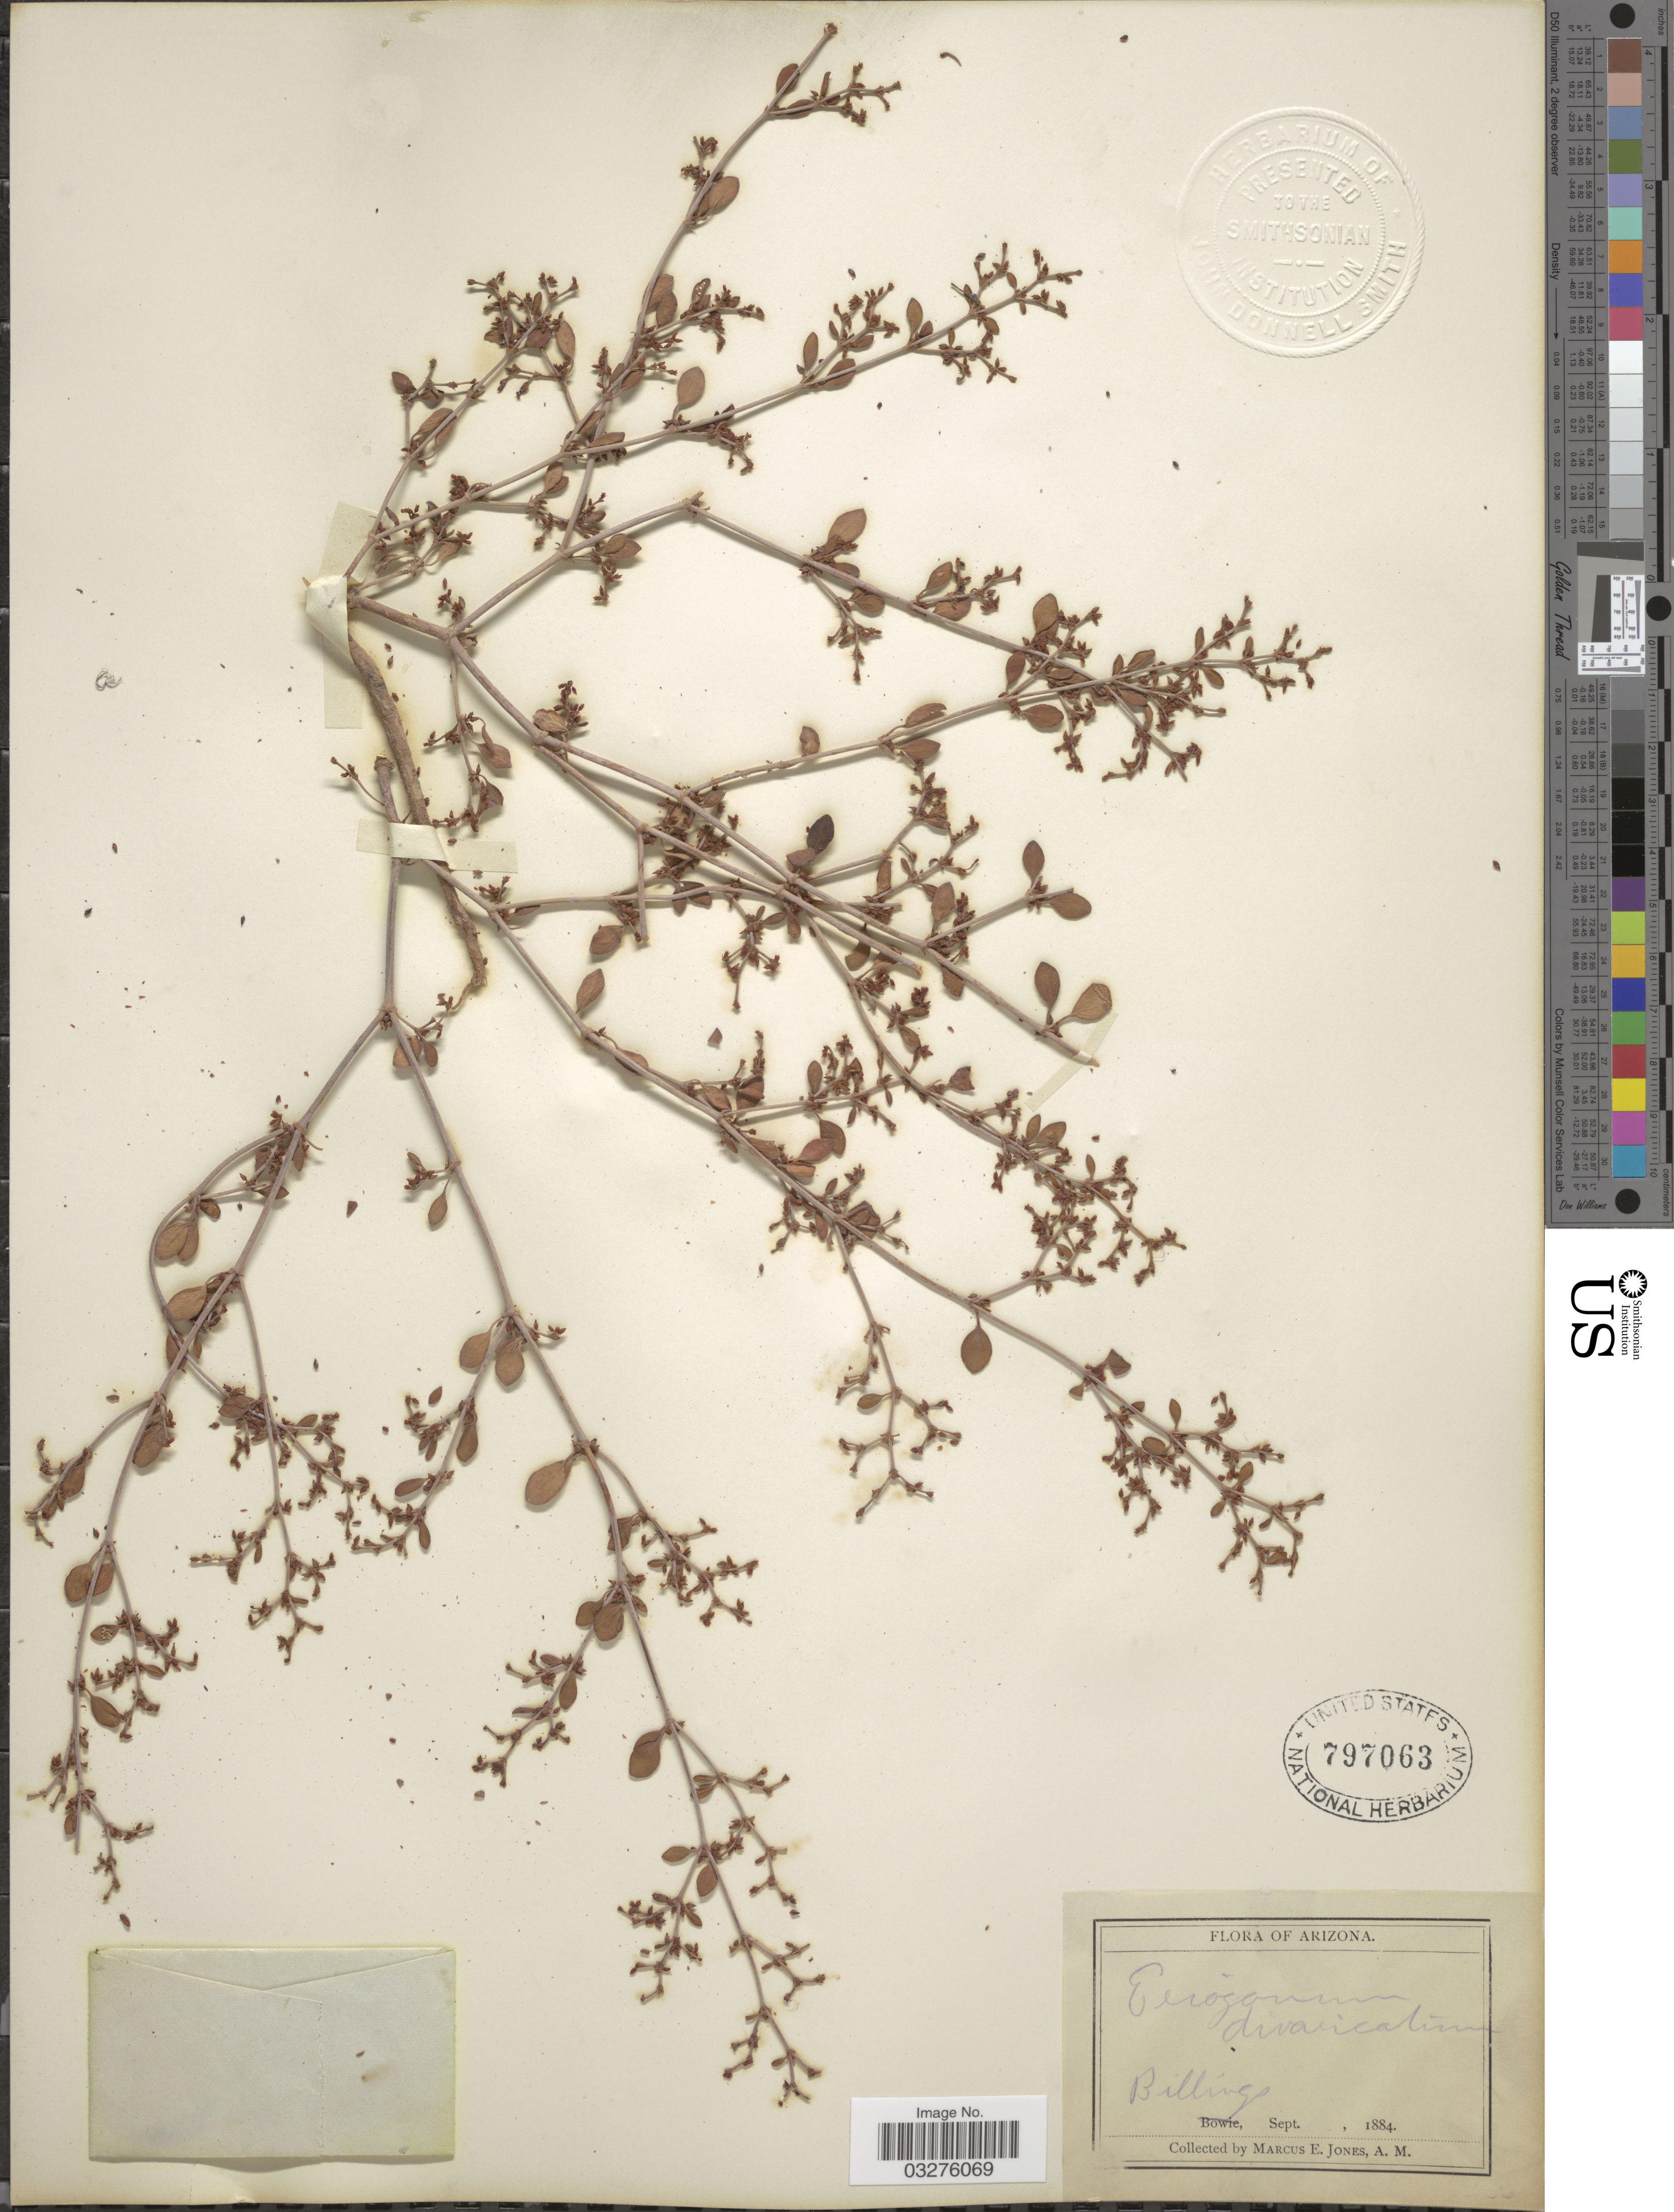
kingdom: Plantae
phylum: Tracheophyta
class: Magnoliopsida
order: Caryophyllales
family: Polygonaceae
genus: Eriogonum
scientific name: Eriogonum divaricatum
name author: Hook.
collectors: M. E. Jones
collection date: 1884-09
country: United States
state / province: Arizona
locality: Billings.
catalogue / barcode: US 797063